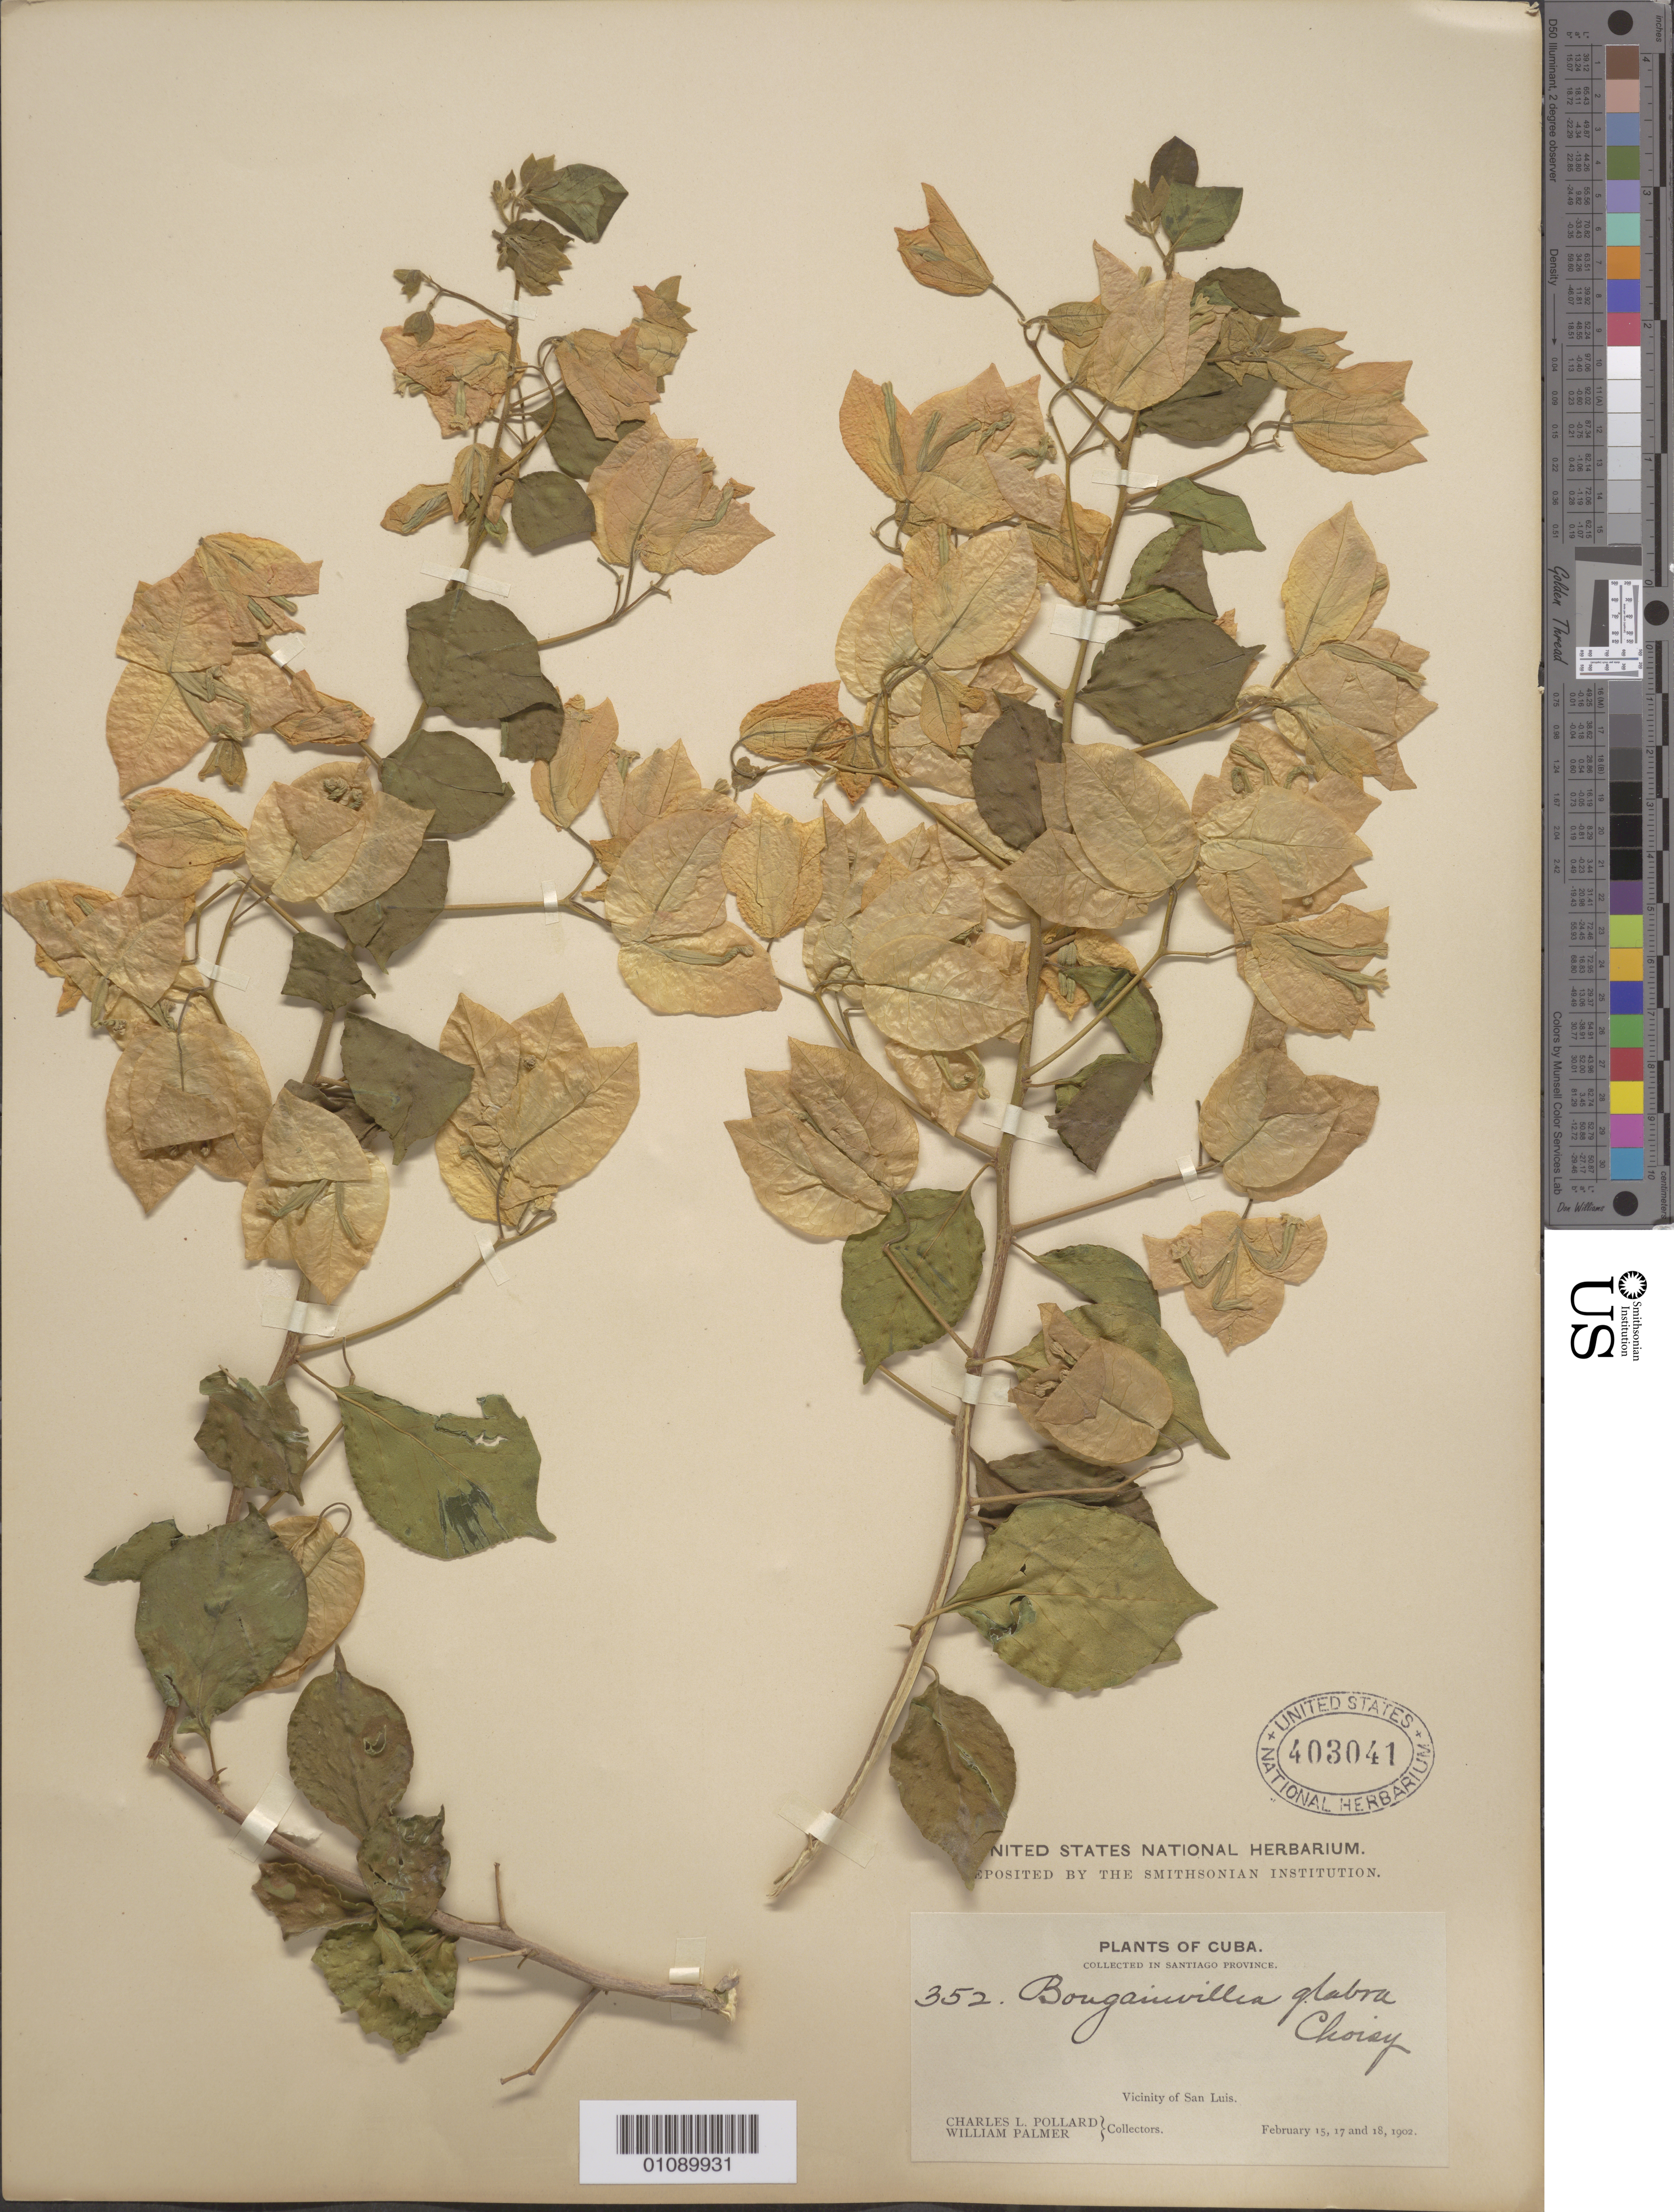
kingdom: Plantae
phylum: Tracheophyta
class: Magnoliopsida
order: Caryophyllales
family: Nyctaginaceae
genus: Bougainvillea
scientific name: Bougainvillea glabra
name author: Choisy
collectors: C. L. Pollard & W. Palmer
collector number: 352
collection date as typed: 15 Feb 1902 to 18 Feb 1902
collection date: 1902-02-15/1902-02-18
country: Cuba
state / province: Santiago de Cuba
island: Cuba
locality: Vicinity of San Luis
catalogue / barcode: US 403041